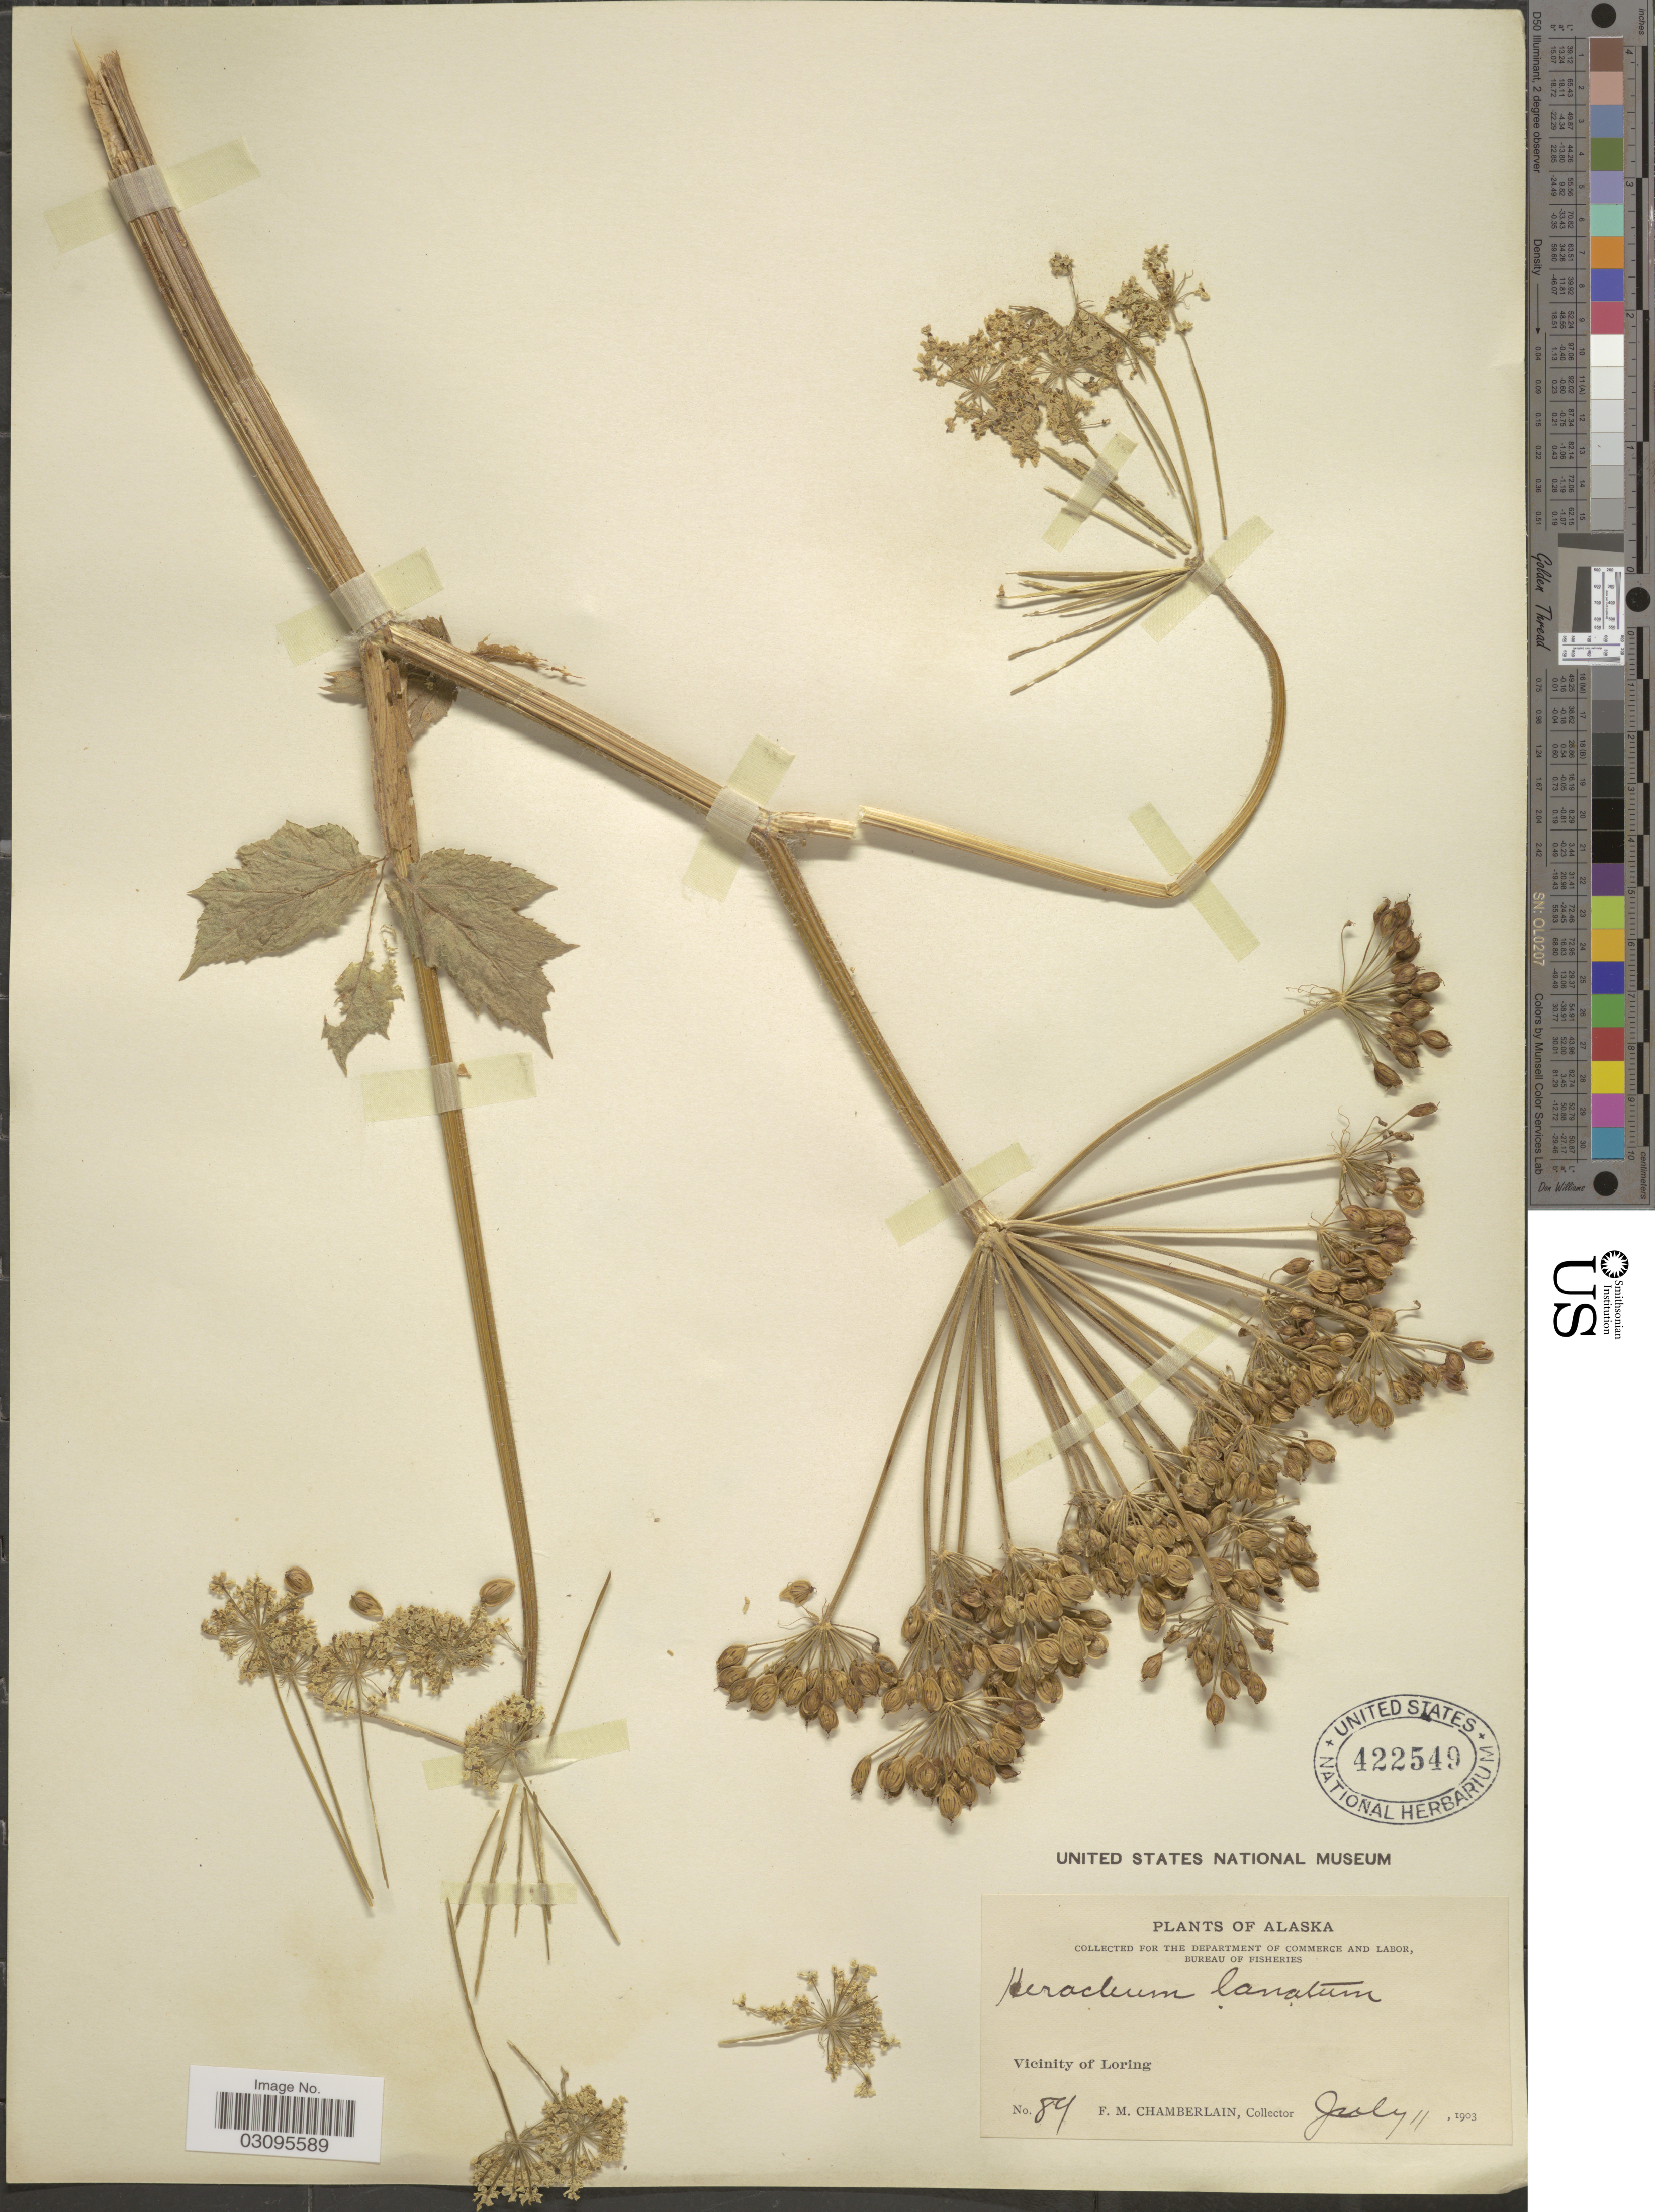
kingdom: Plantae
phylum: Tracheophyta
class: Magnoliopsida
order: Apiales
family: Apiaceae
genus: Heracleum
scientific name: Heracleum lanatum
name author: Michx.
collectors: F. Chamberlain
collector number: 89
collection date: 1903-07-11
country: United States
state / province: Alaska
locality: Vicinity of Loring.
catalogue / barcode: US 422549